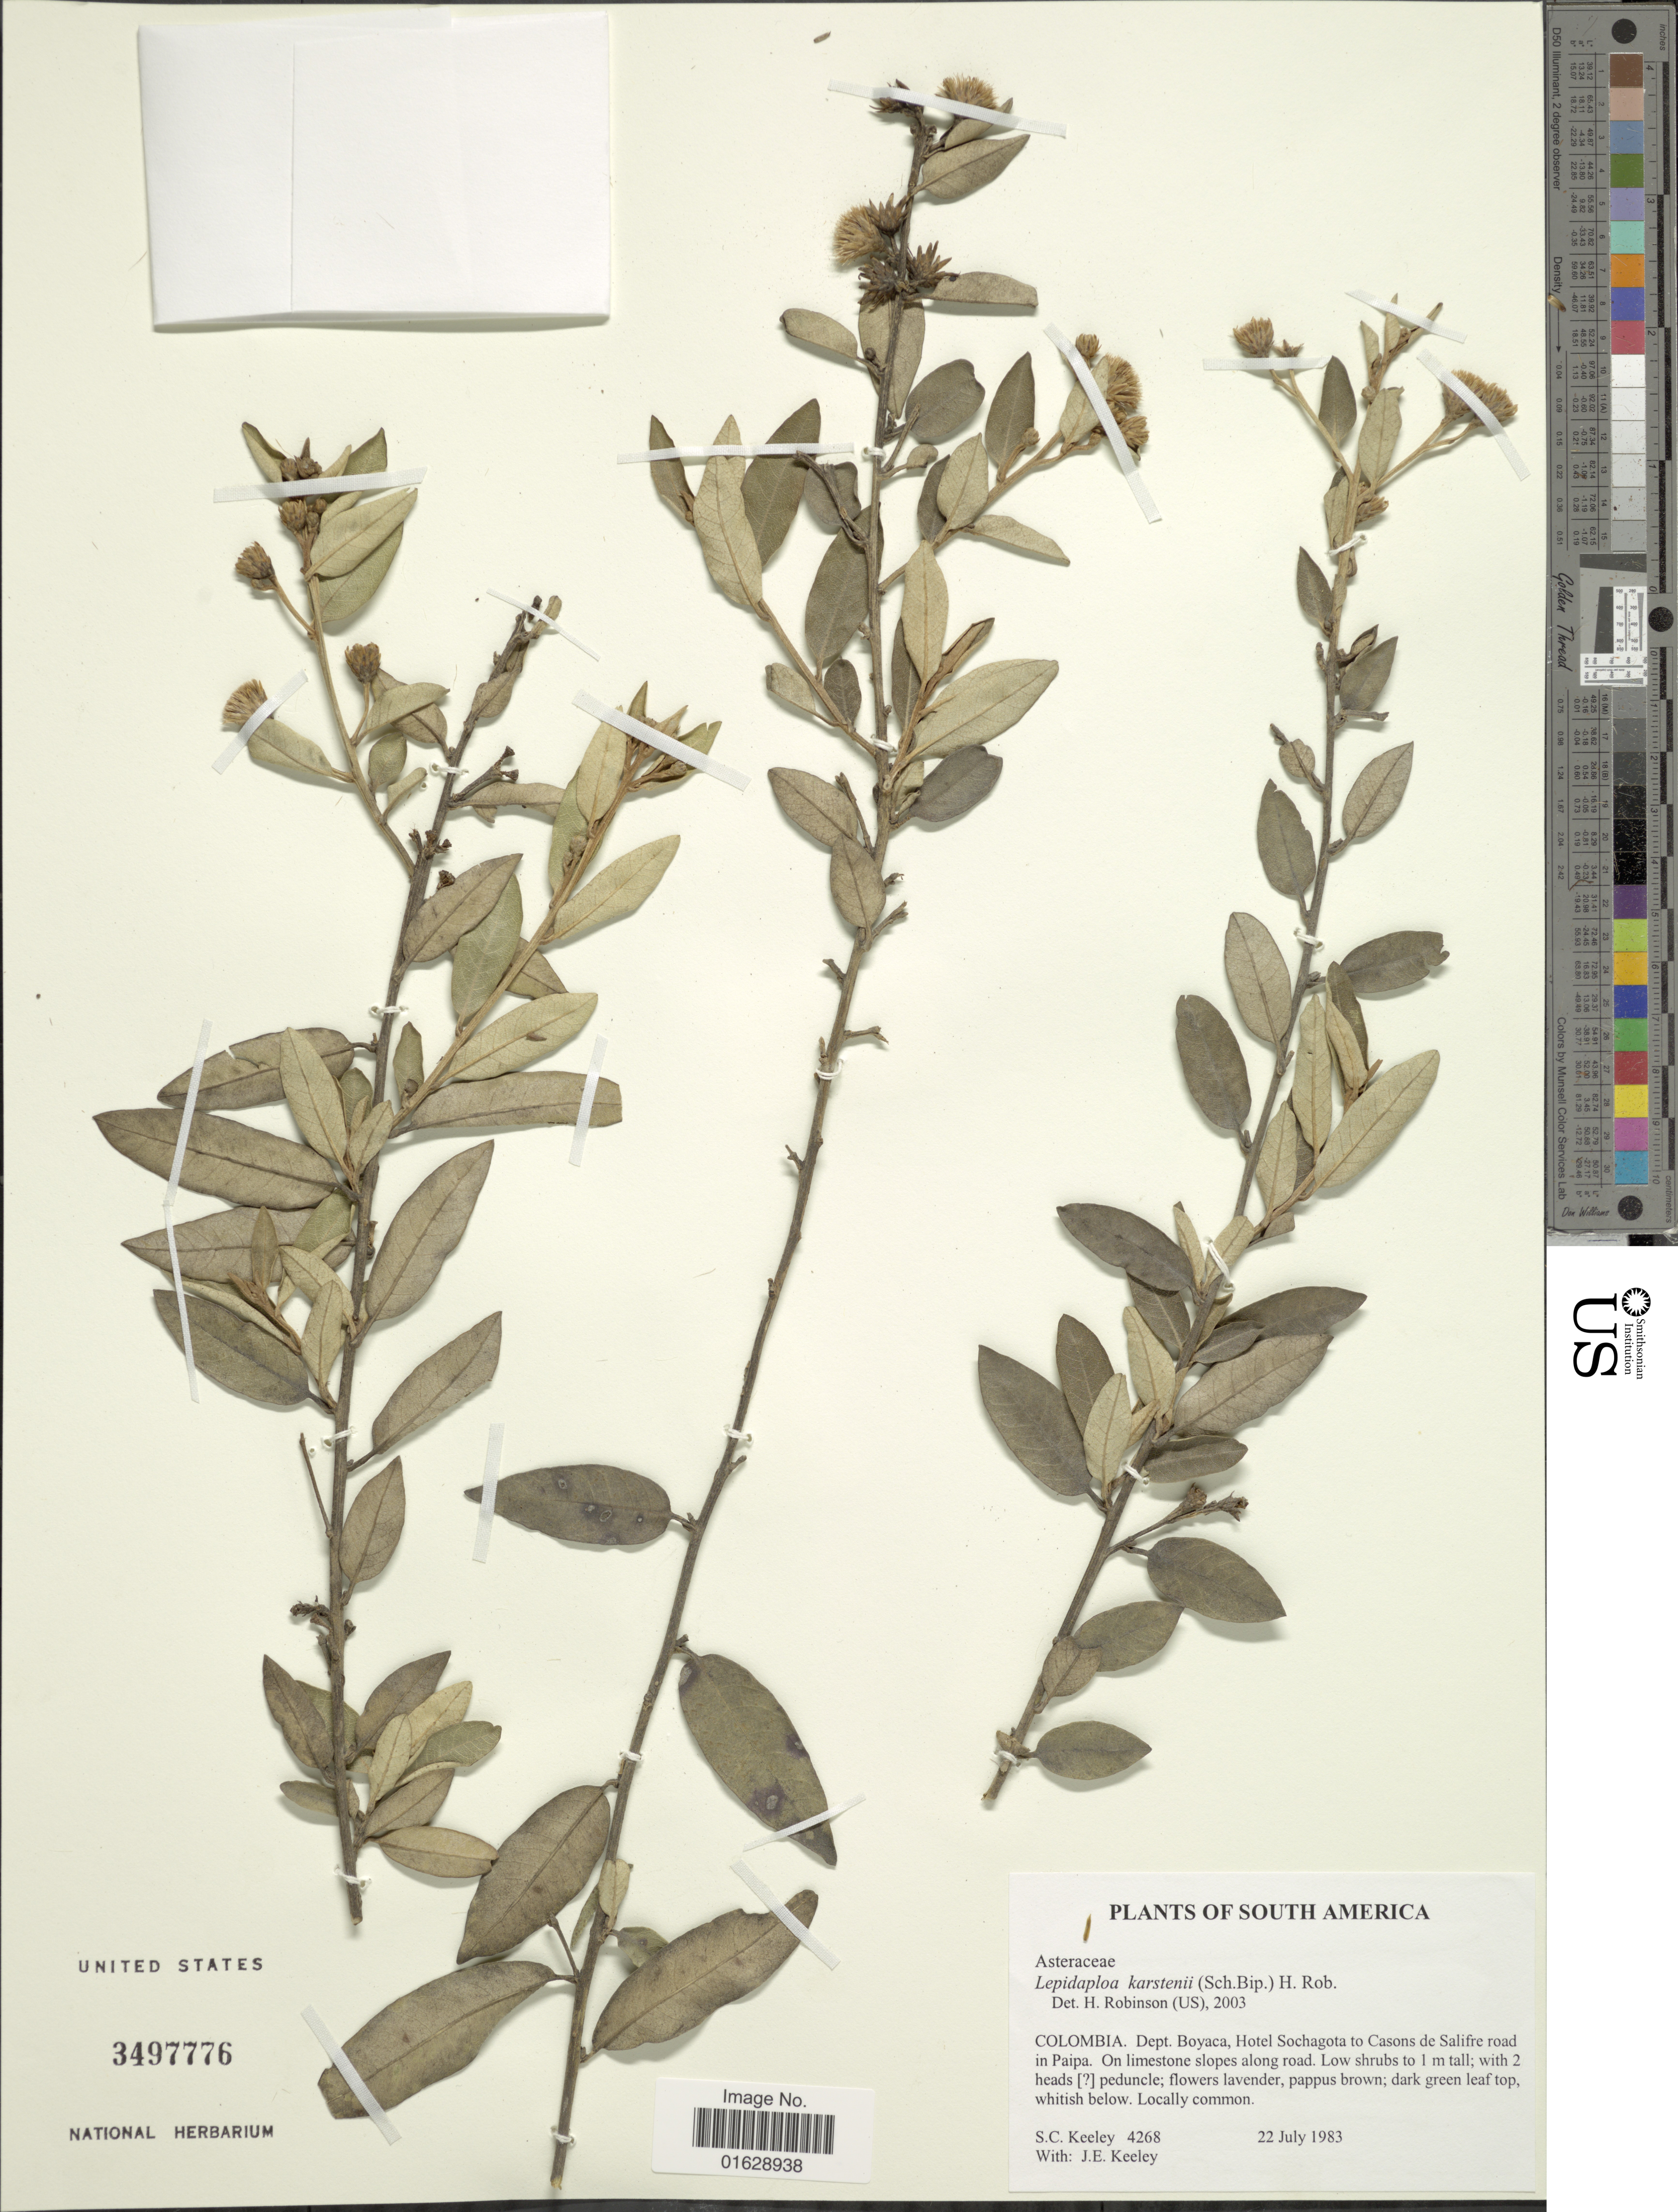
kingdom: Plantae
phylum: Tracheophyta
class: Magnoliopsida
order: Asterales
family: Asteraceae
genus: Lepidaploa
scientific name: Lepidaploa karstenii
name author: (Sch. Bip.) H. Rob.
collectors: S. C. Keeley & J. E. Keeley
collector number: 4268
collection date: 1983-07-22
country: Colombia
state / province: Boyacá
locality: Dept. Boyaca, Hotel Sochagota to Casons de Salifre road in Paipa. Along road.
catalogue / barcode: US 3497776